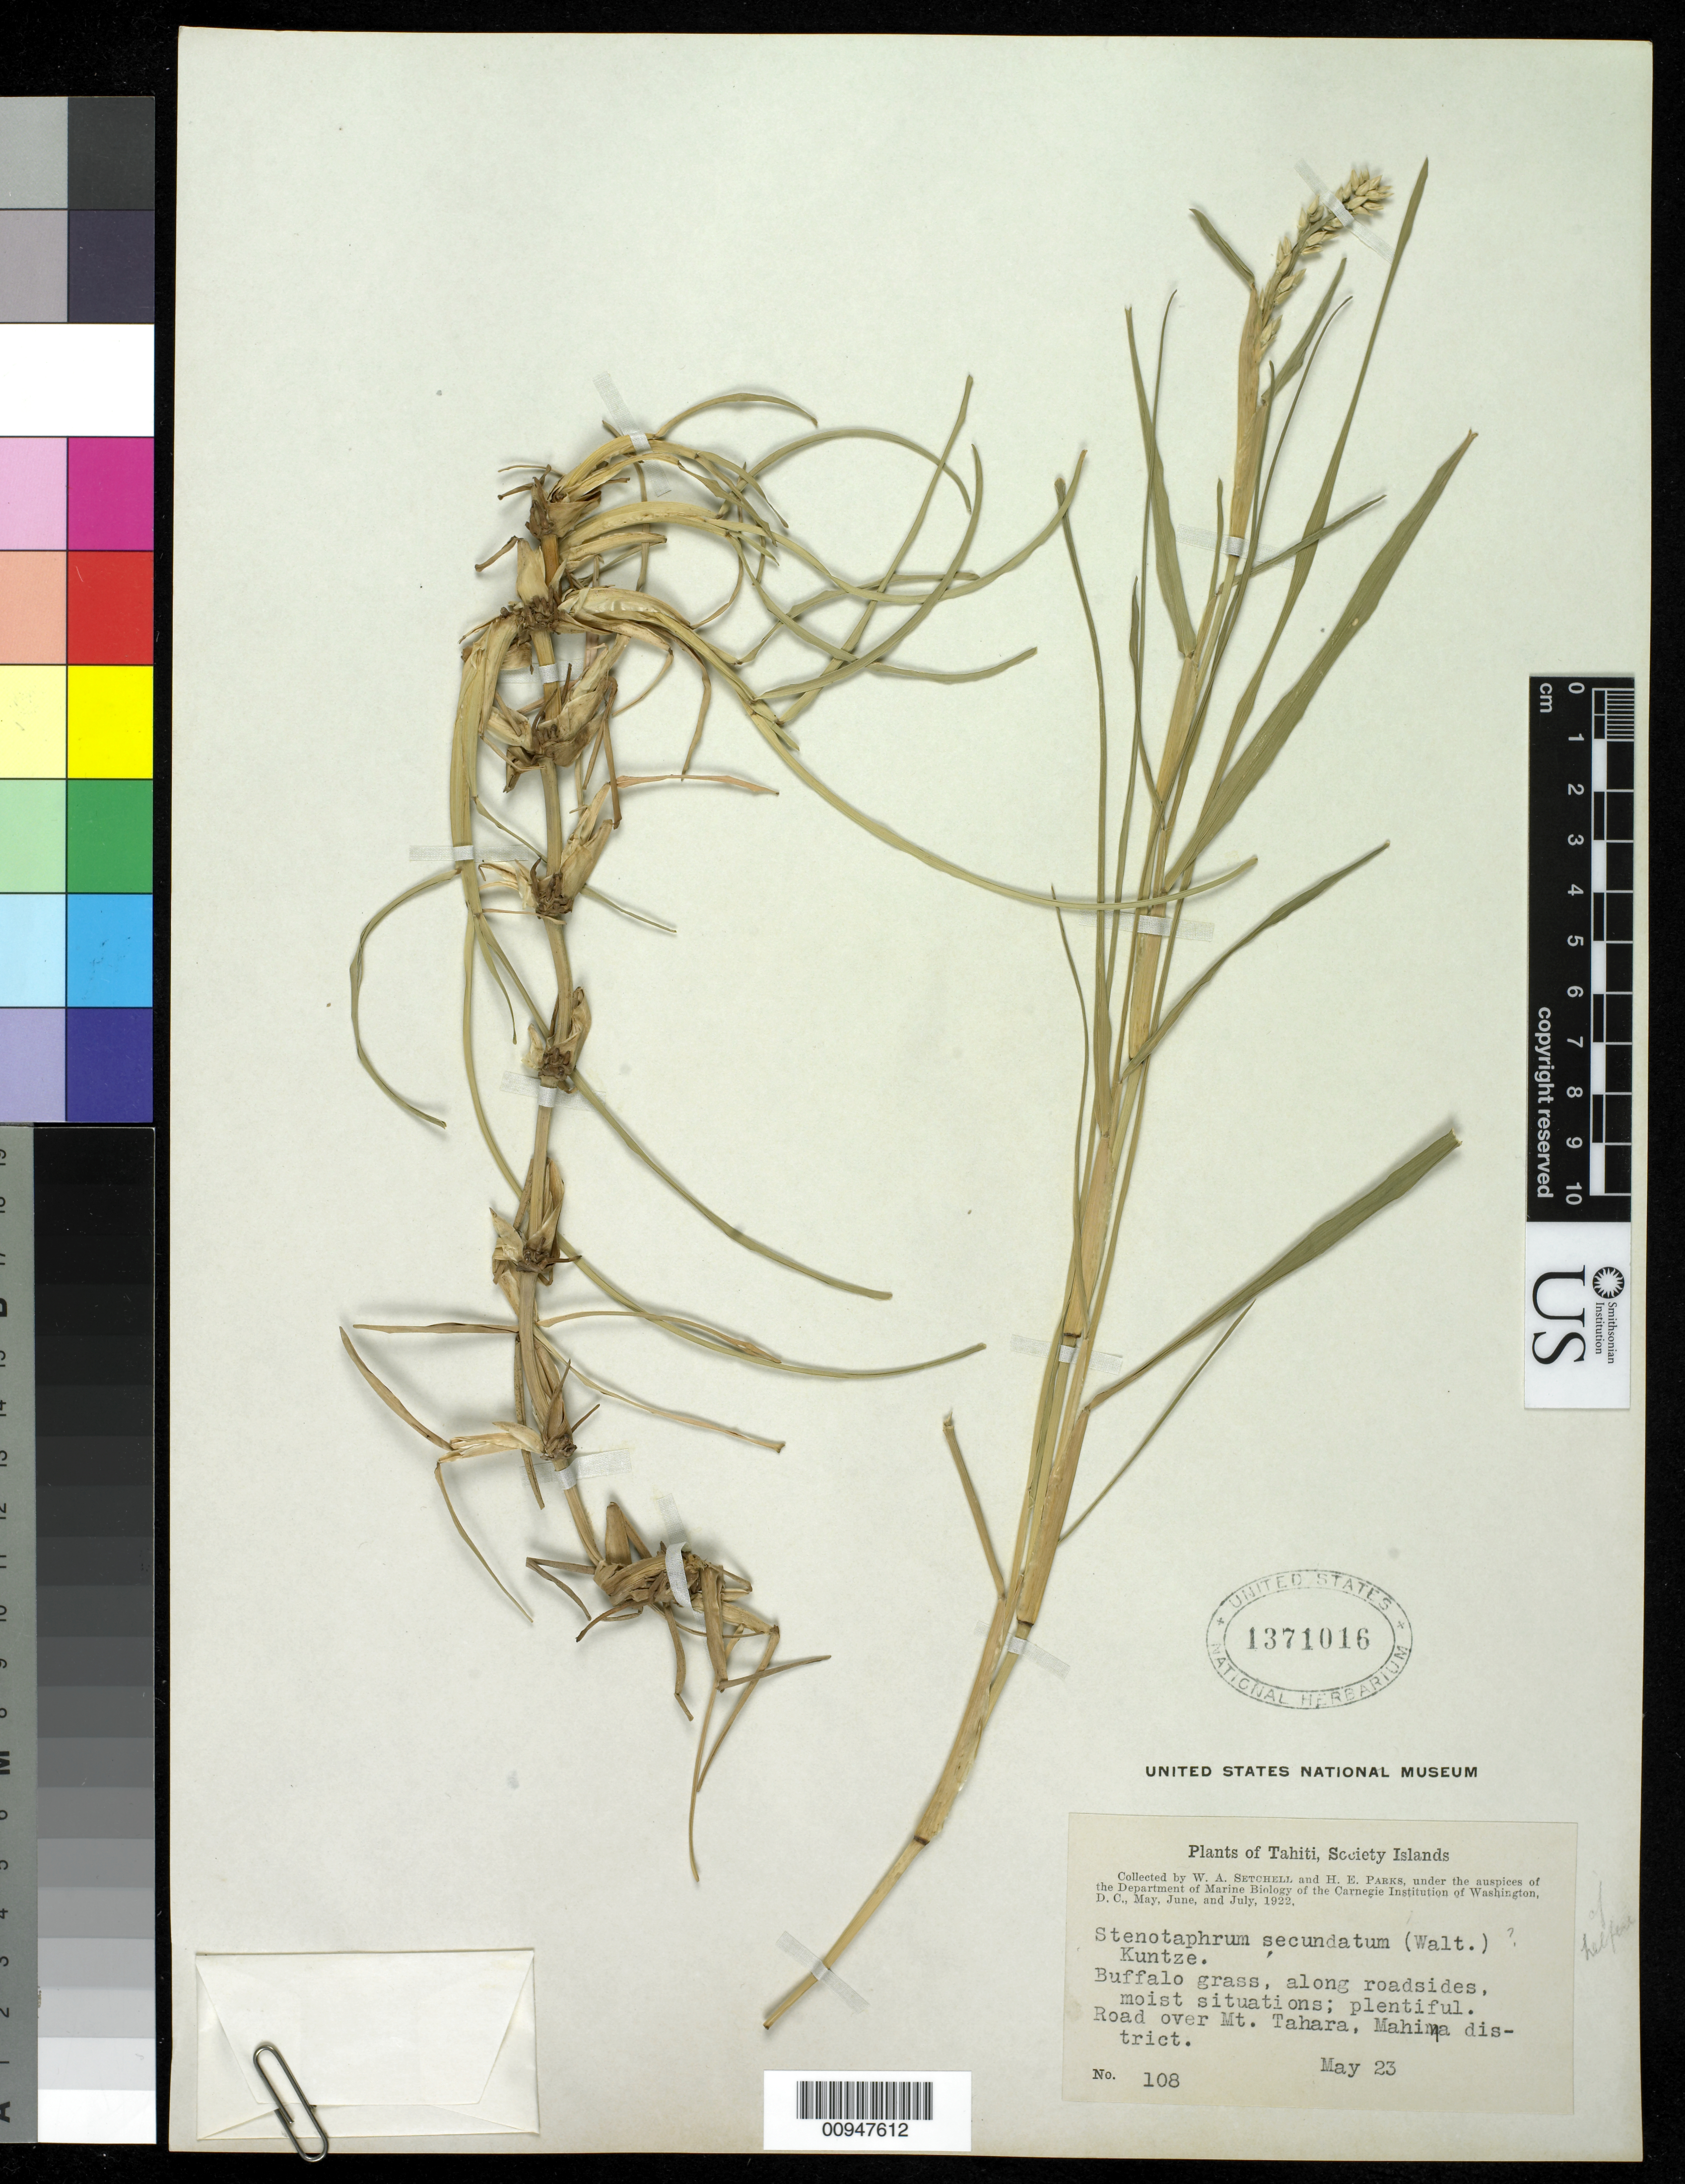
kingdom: Plantae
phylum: Tracheophyta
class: Liliopsida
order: Poales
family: Poaceae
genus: Stenotaphrum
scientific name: Stenotaphrum secundatum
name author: (Walter) Kuntze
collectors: W. Setchell & H. E. Parks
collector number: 108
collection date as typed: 23 May 1922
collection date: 1922-05-23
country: French Polynesia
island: Tahiti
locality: Road over Mt. Tahara, Mahima district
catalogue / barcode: US 1371016